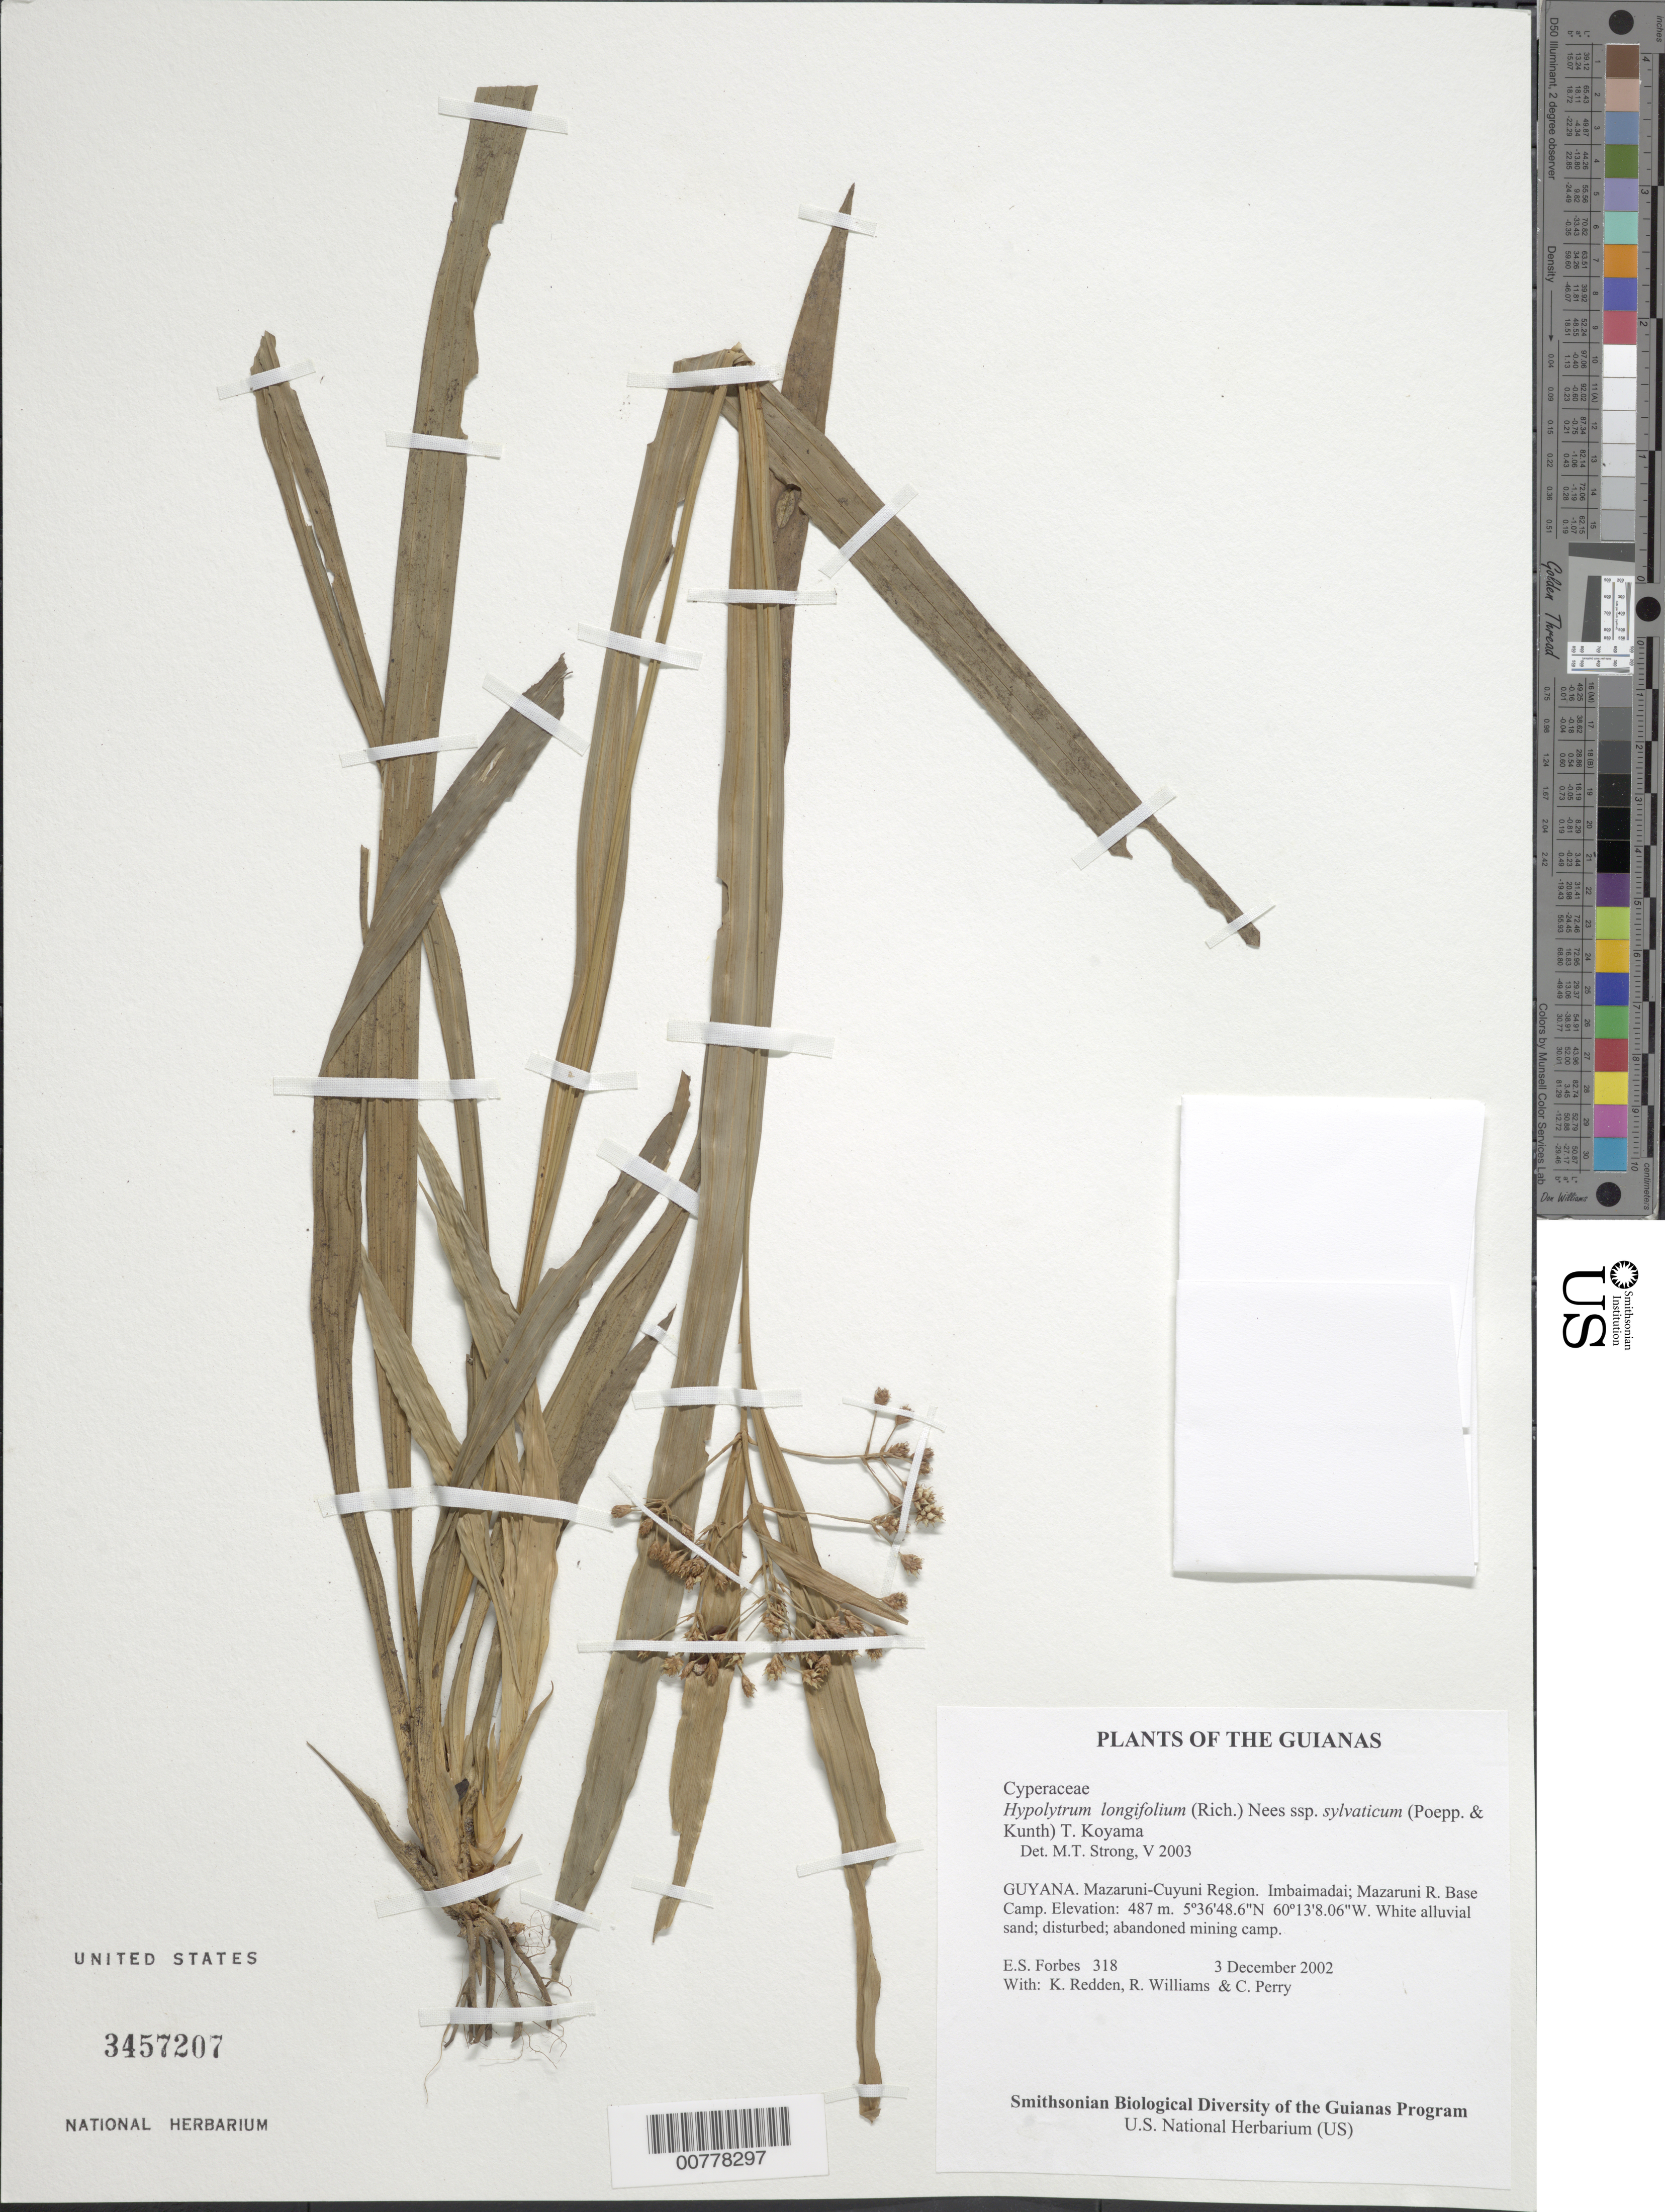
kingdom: Plantae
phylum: Tracheophyta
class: Liliopsida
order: Poales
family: Cyperaceae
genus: Hypolytrum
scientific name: Hypolytrum longifolium subsp. sylvaticum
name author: (Poepp. ex Kunth) T. Koyama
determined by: Strong, M. T., (US), Smithsonian Institution - National Museum of Natural History (UNITED STATES)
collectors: E. Forbes, K. M. Redden, R. Williams & C. Perry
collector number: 318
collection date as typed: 3 December 2002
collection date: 2002-12-03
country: Guyana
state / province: Cuyuni-Mazaruni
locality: Imbaimadai; Mazaruni R. Base Camp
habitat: White alluvial sand; disturbed; abandoned mining camp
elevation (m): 487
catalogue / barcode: US 3457207